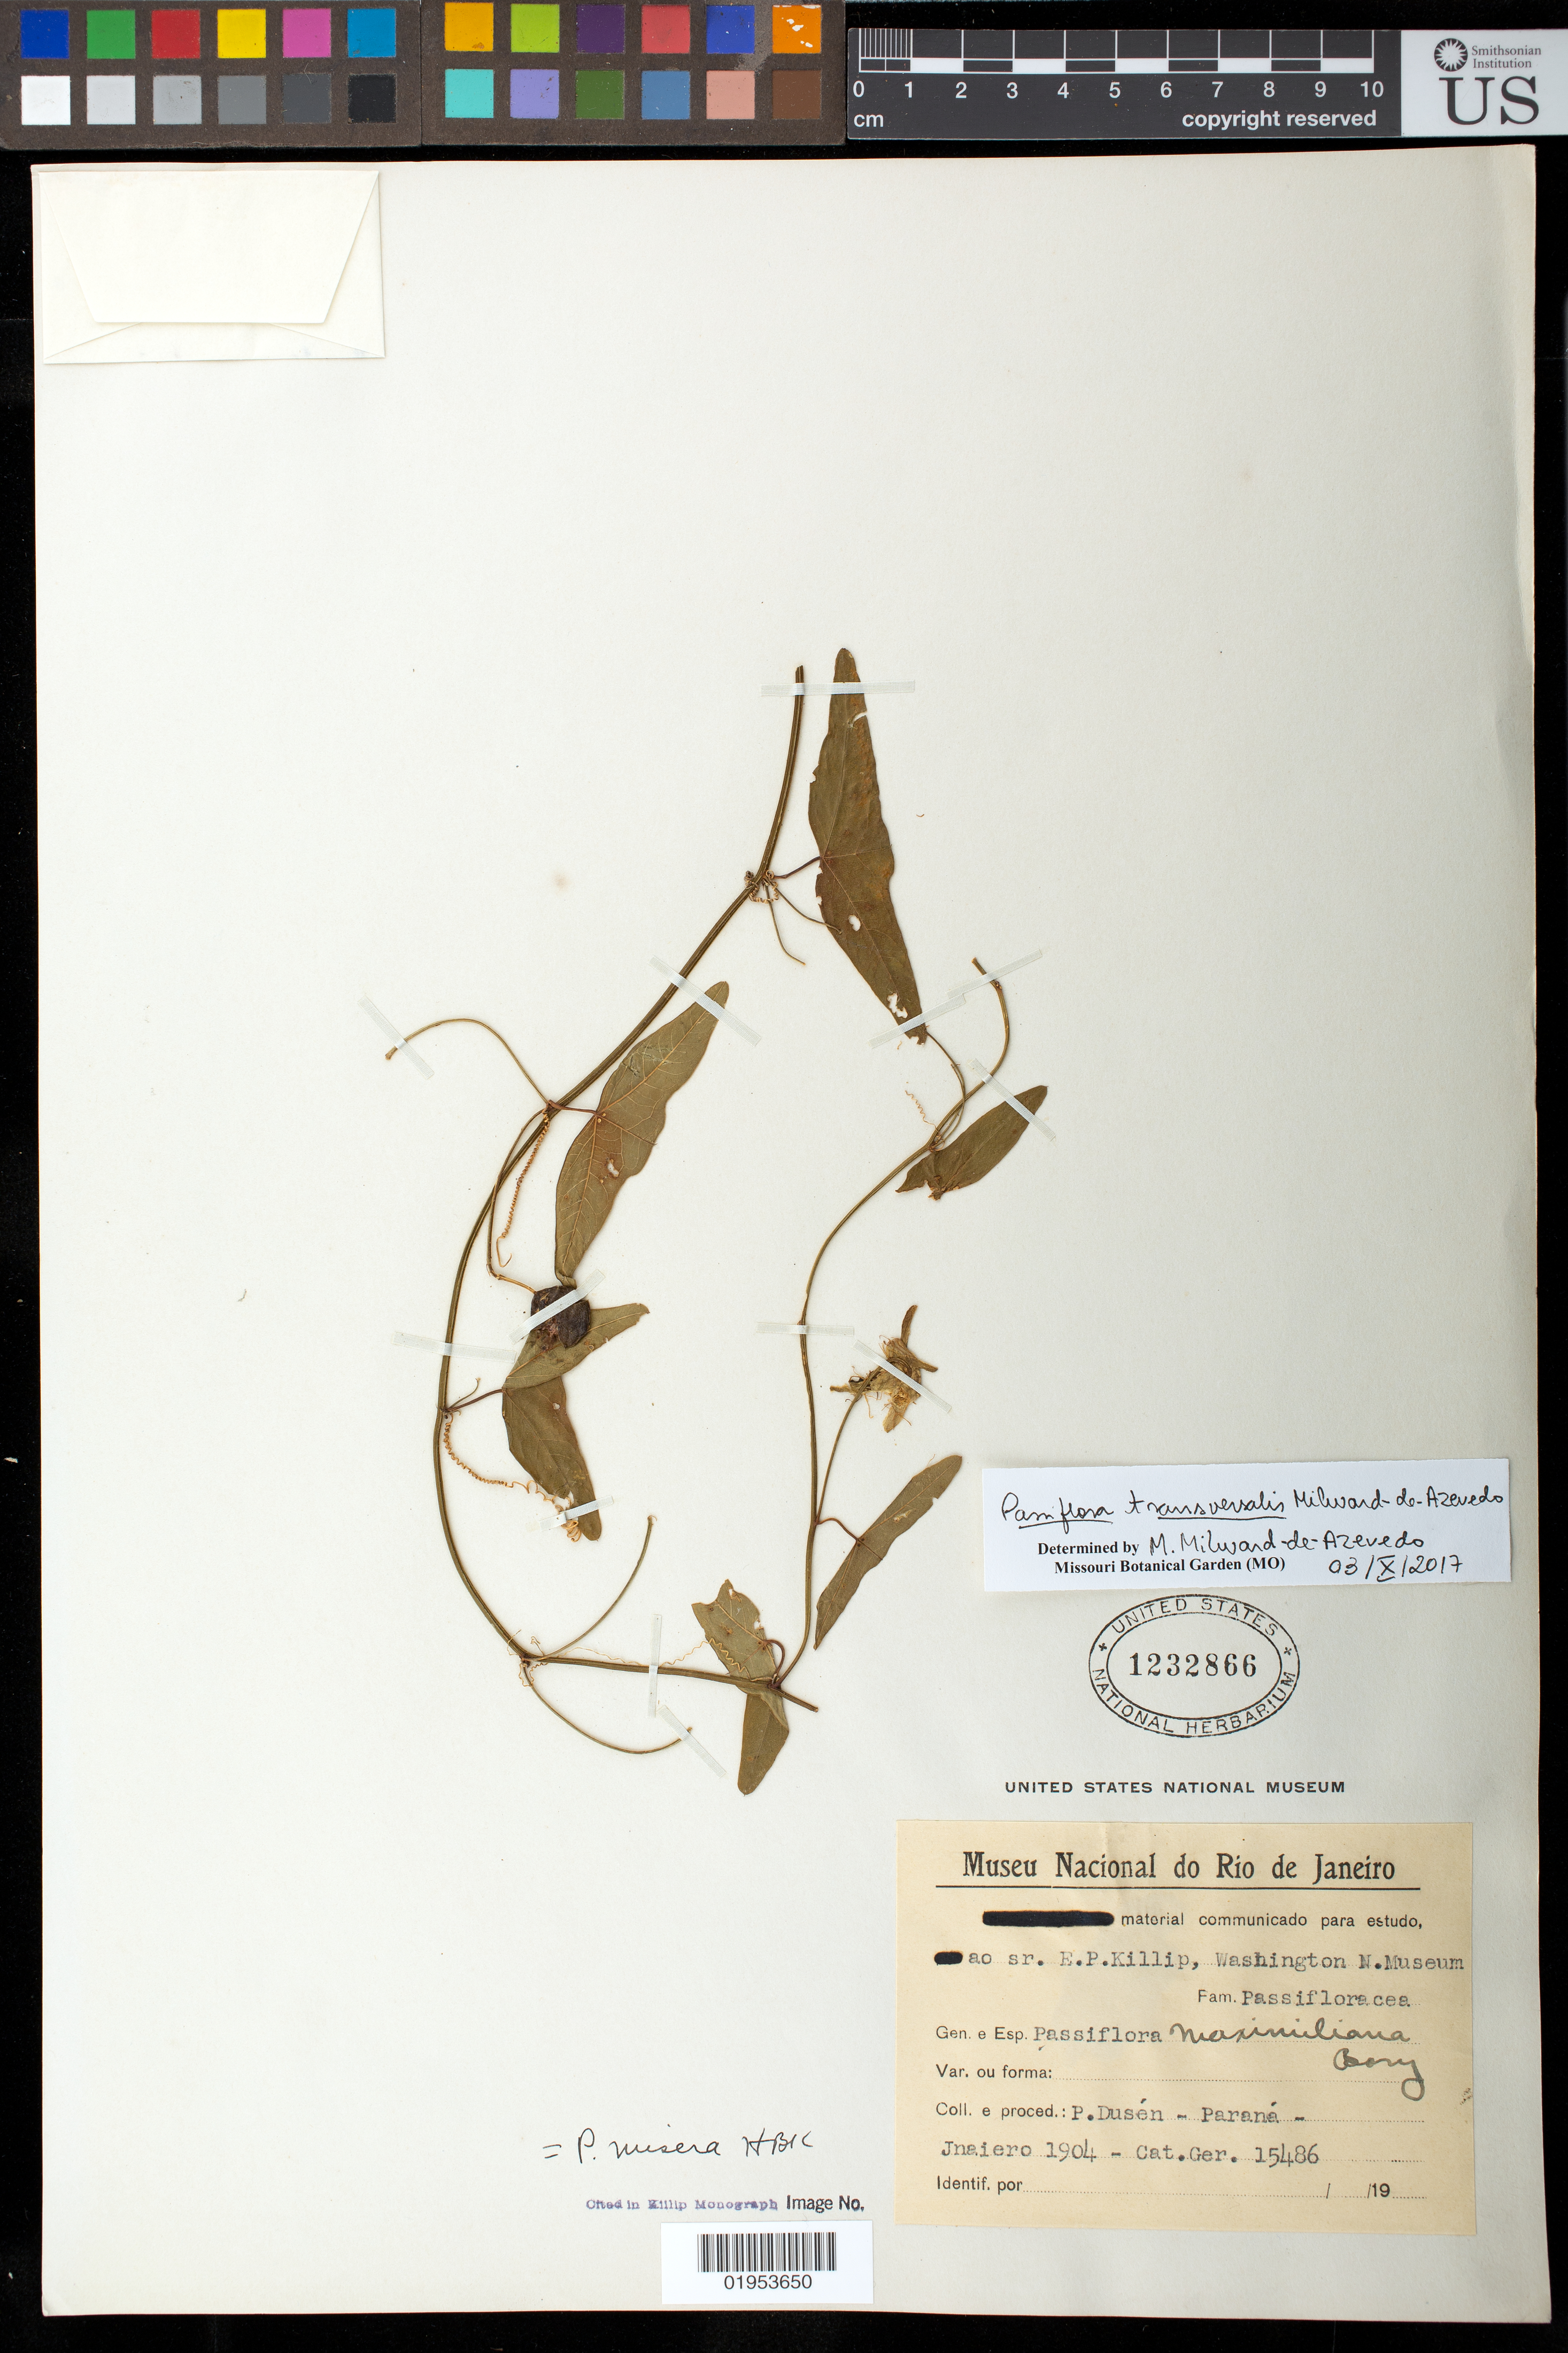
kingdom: Plantae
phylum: Tracheophyta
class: Magnoliopsida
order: Malpighiales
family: Passifloraceae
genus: Passiflora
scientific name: Passiflora transversalis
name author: Azevedo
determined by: Azevedo, M. A. Milward de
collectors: P. Dusén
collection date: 1904-01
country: Brazil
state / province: Paraná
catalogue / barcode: US 1232866